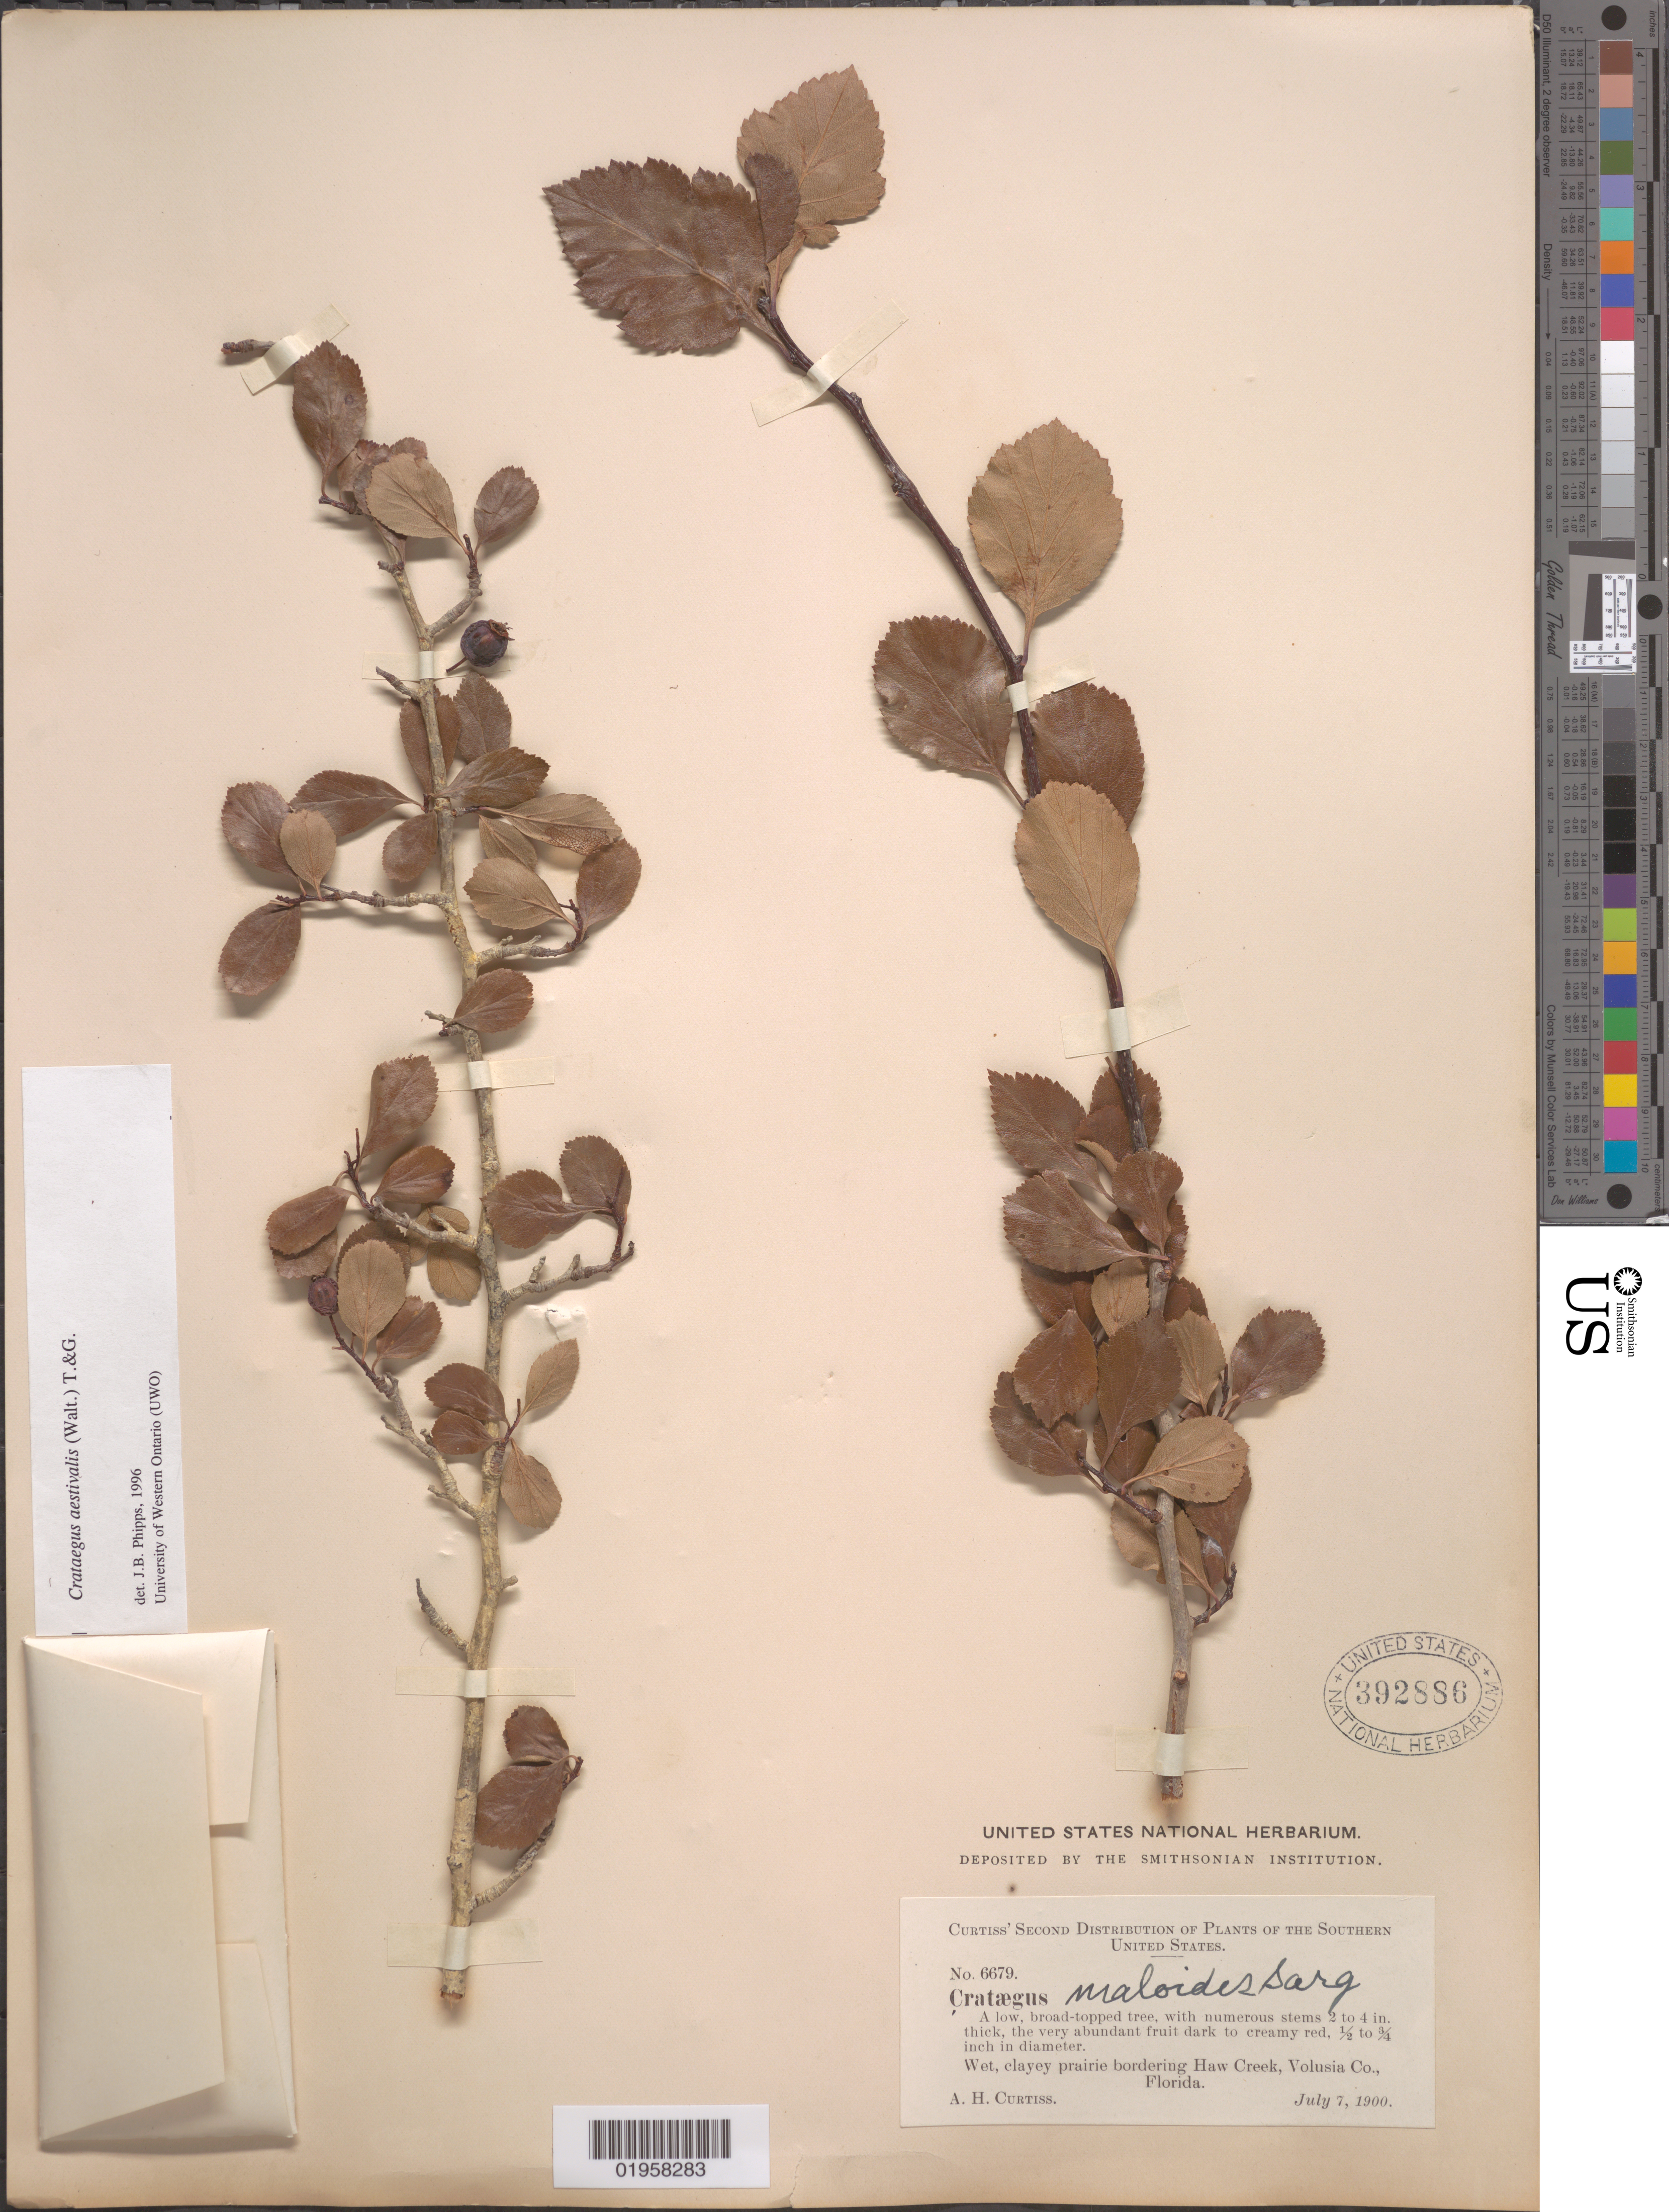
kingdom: Plantae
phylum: Tracheophyta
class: Magnoliopsida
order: Rosales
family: Rosaceae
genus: Crataegus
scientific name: Crataegus aestivalis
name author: (Walter) Torr. & A. Gray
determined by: Phipps, James B., (UWO), University of Western Ontario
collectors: A. H. Curtiss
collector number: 6679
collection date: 1900-07-07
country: United States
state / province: Florida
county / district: Volusia County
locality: Haw Creek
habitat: Wet, clayey prairie bordering creek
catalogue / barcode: US 392886